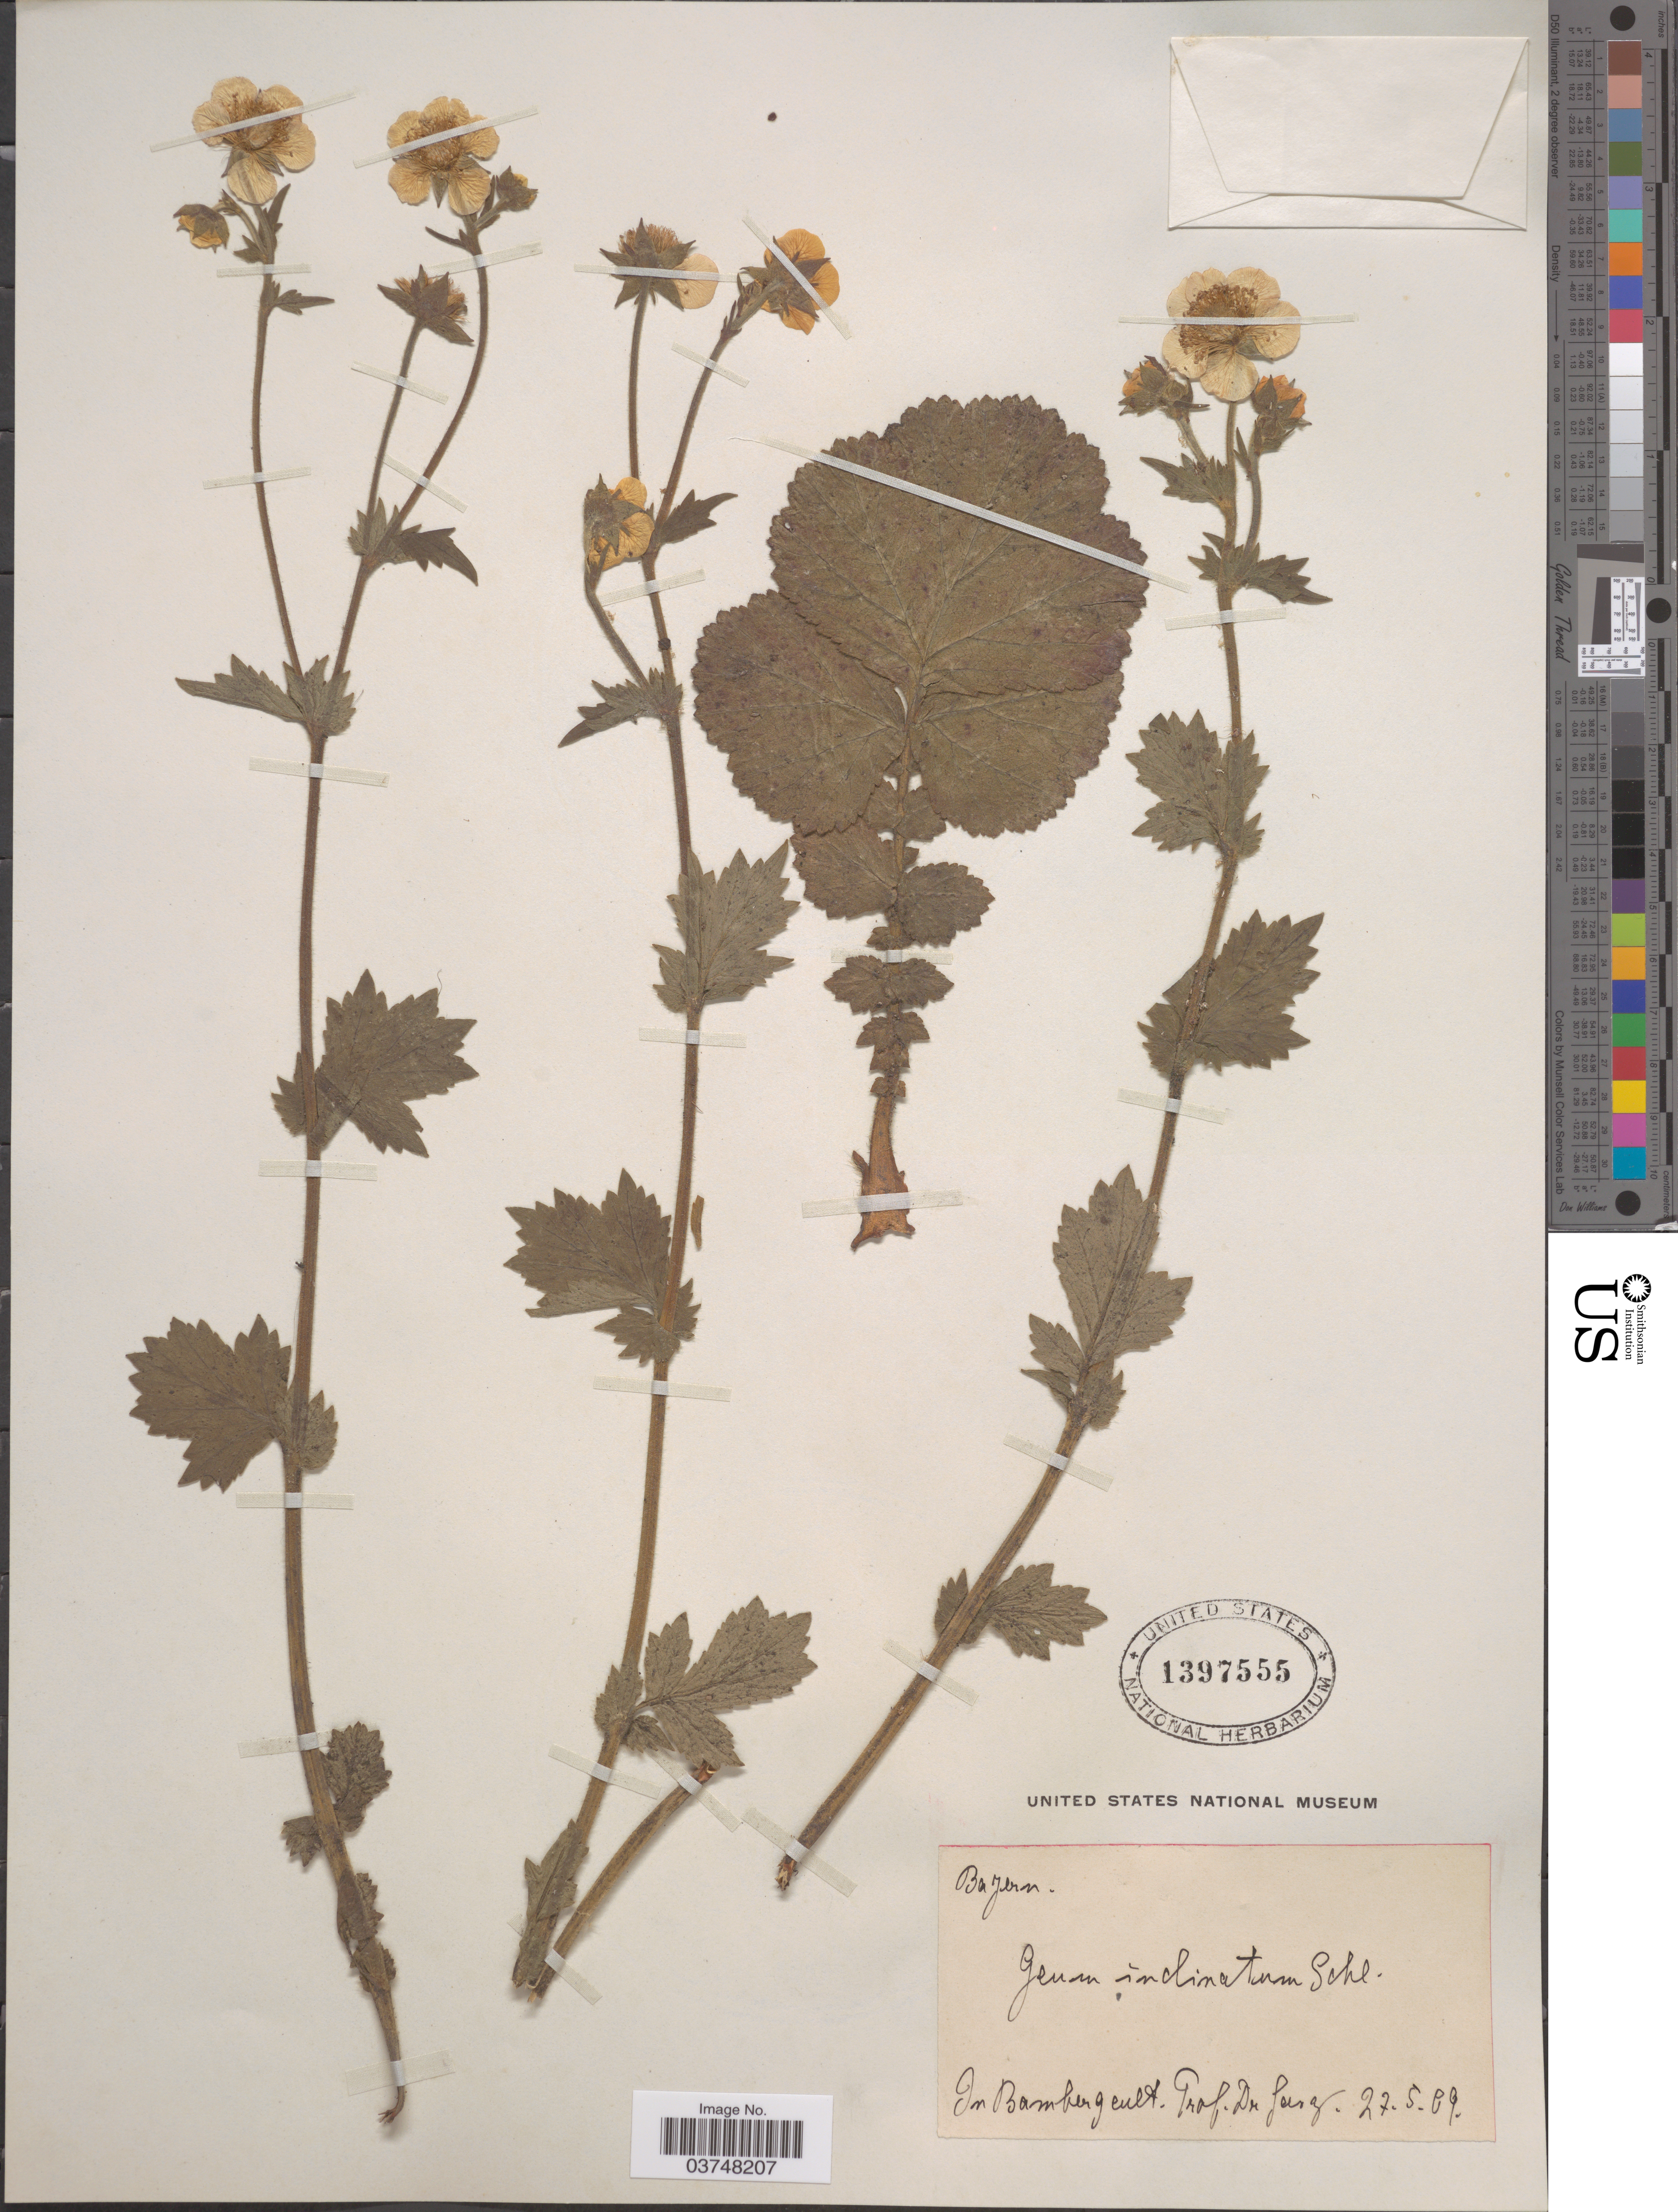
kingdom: Plantae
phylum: Tracheophyta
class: Magnoliopsida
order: Rosales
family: Rosaceae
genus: Geum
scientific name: Geum inclinatum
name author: Schleich.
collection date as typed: Transcribed d/m/y: 27/5/9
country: Germany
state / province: Bayern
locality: In Bamberg.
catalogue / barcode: US 1397555